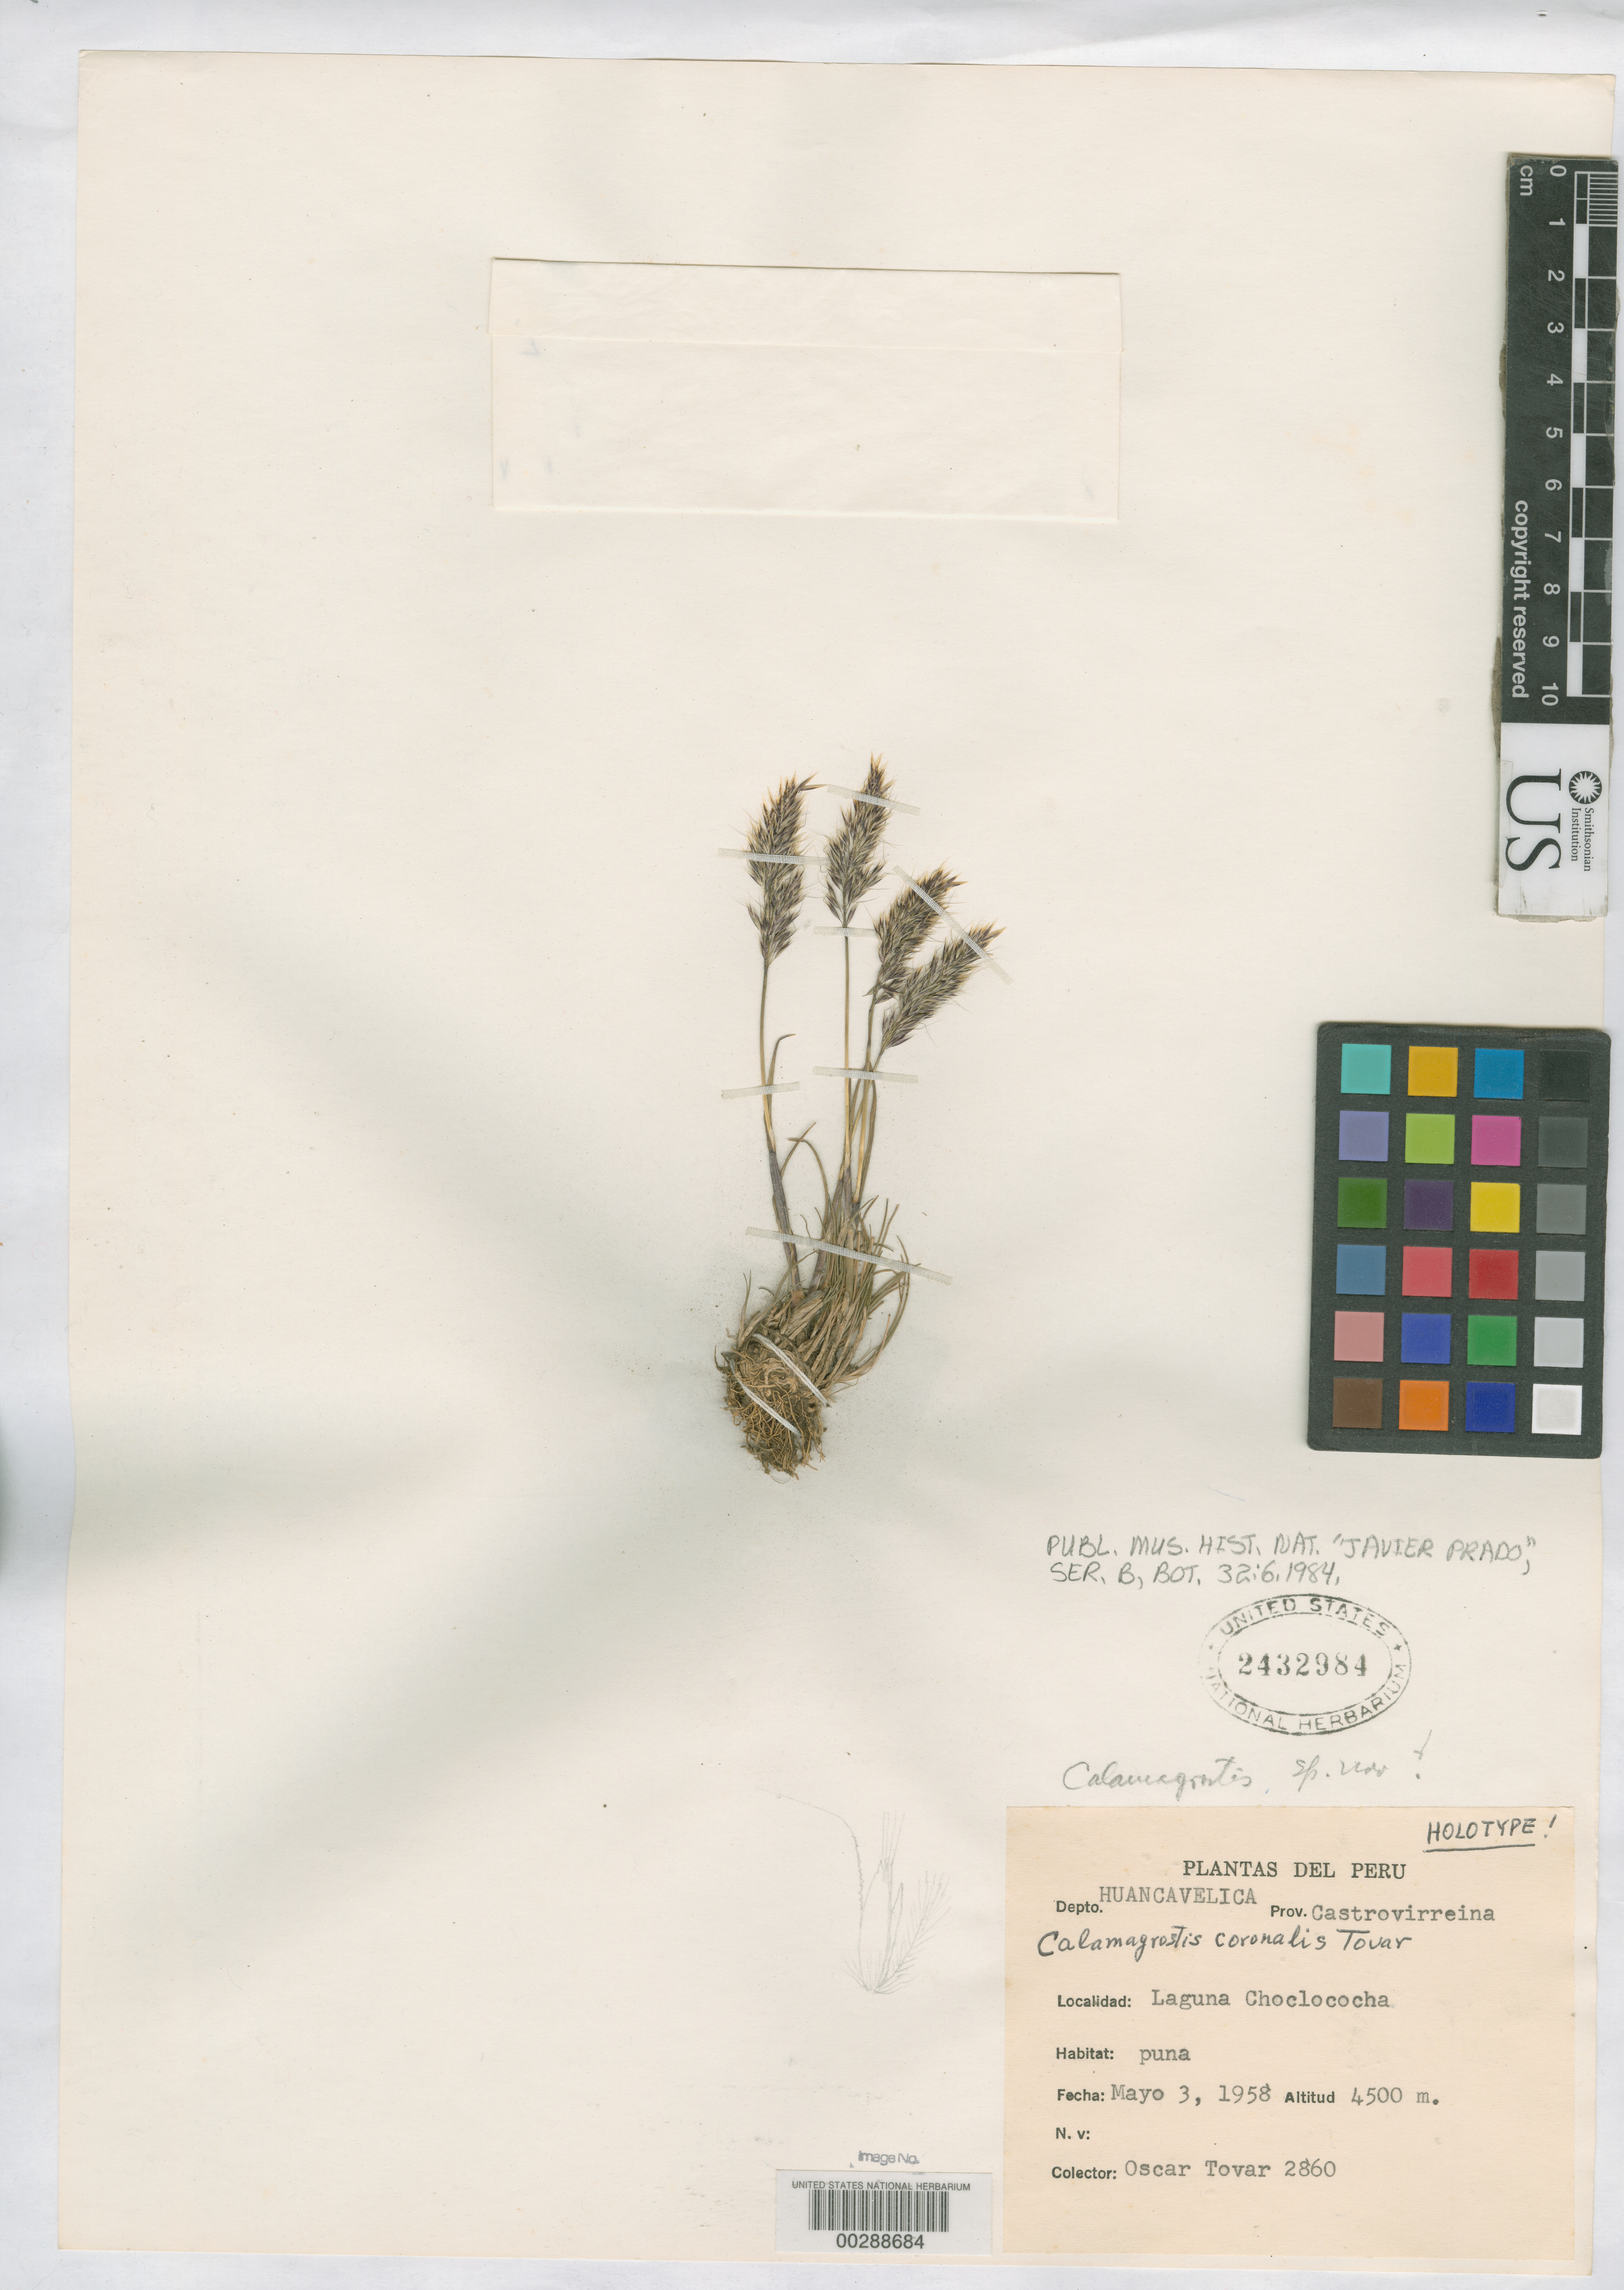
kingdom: Plantae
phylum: Tracheophyta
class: Liliopsida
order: Poales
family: Poaceae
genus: Calamagrostis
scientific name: Calamagrostis coronalis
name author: Tovar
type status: Holotype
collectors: Ó. Tovar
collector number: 2860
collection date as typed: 03 May 1958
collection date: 1958-05-03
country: Peru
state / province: Huancavelica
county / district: Castrovirreyna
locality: Laguna Choclococha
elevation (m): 150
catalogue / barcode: US 2432984